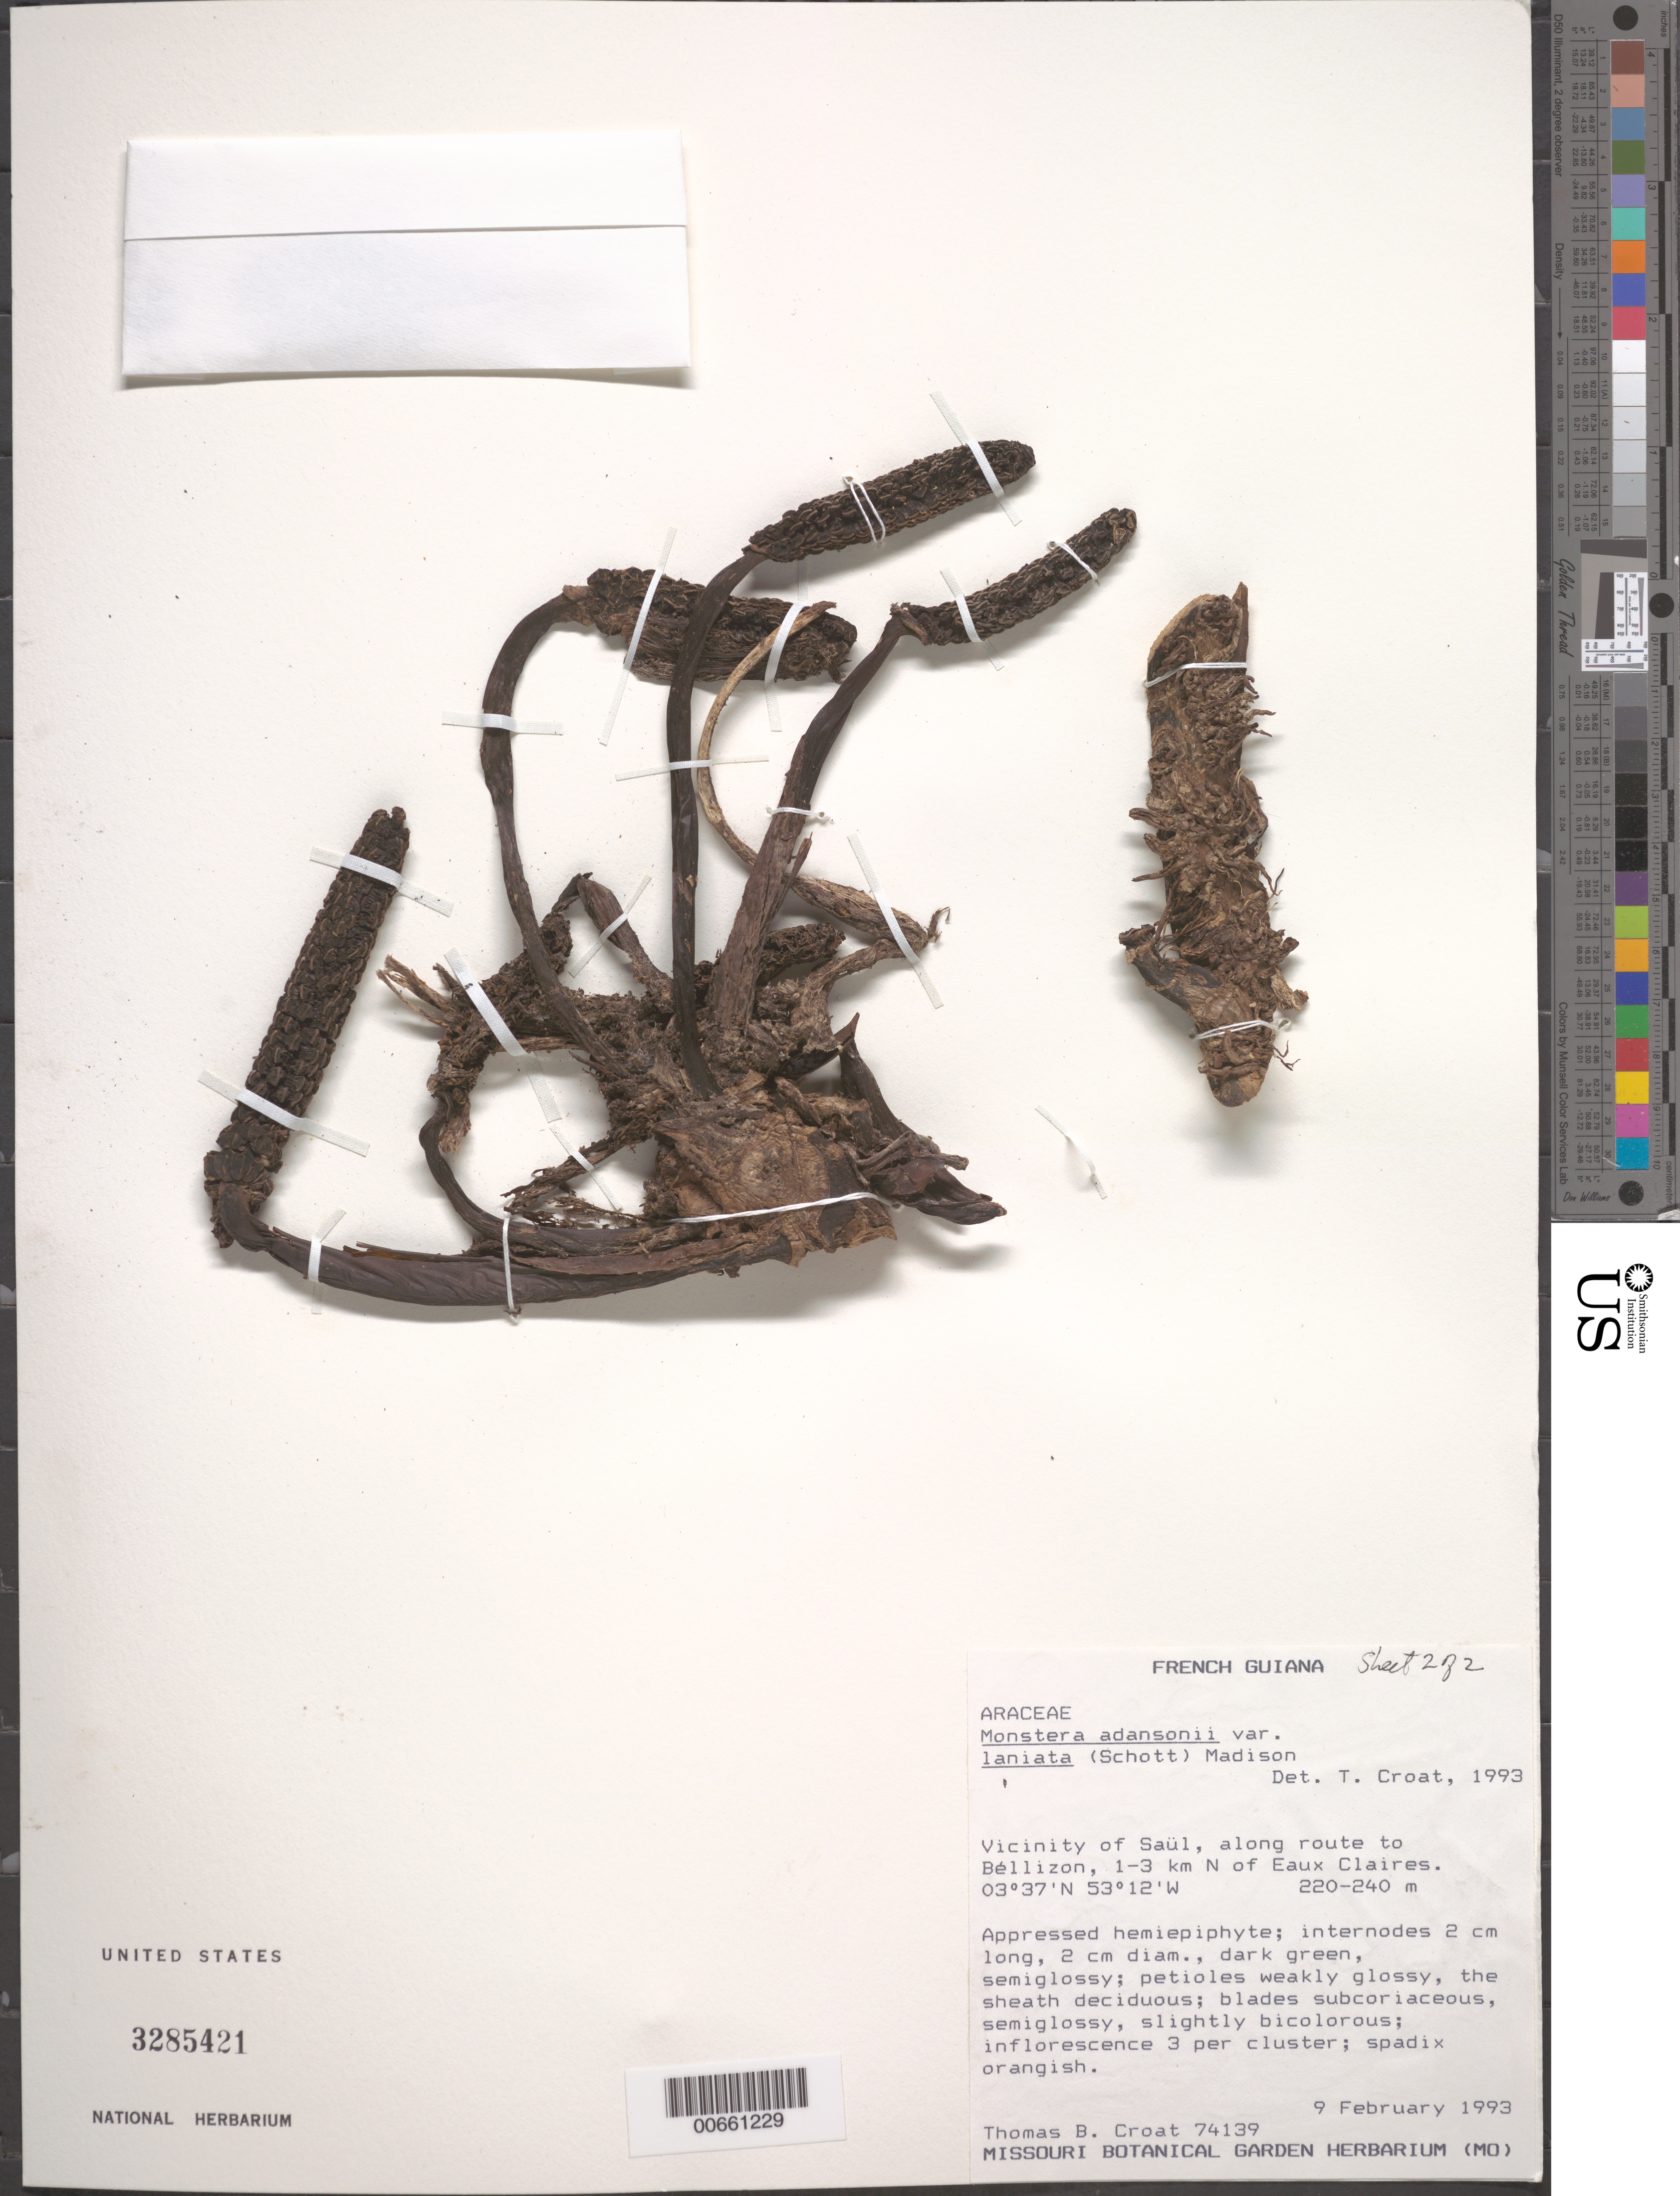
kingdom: Plantae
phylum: Tracheophyta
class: Liliopsida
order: Alismatales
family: Araceae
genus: Monstera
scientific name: Monstera adansonii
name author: Schott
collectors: T. B. Croat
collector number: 74139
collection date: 1993-02-09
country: French Guiana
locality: Vicinity of Saül, along route to Béllizon, 1-3 km N of Eaux Claires.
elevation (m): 220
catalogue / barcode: US 3285421